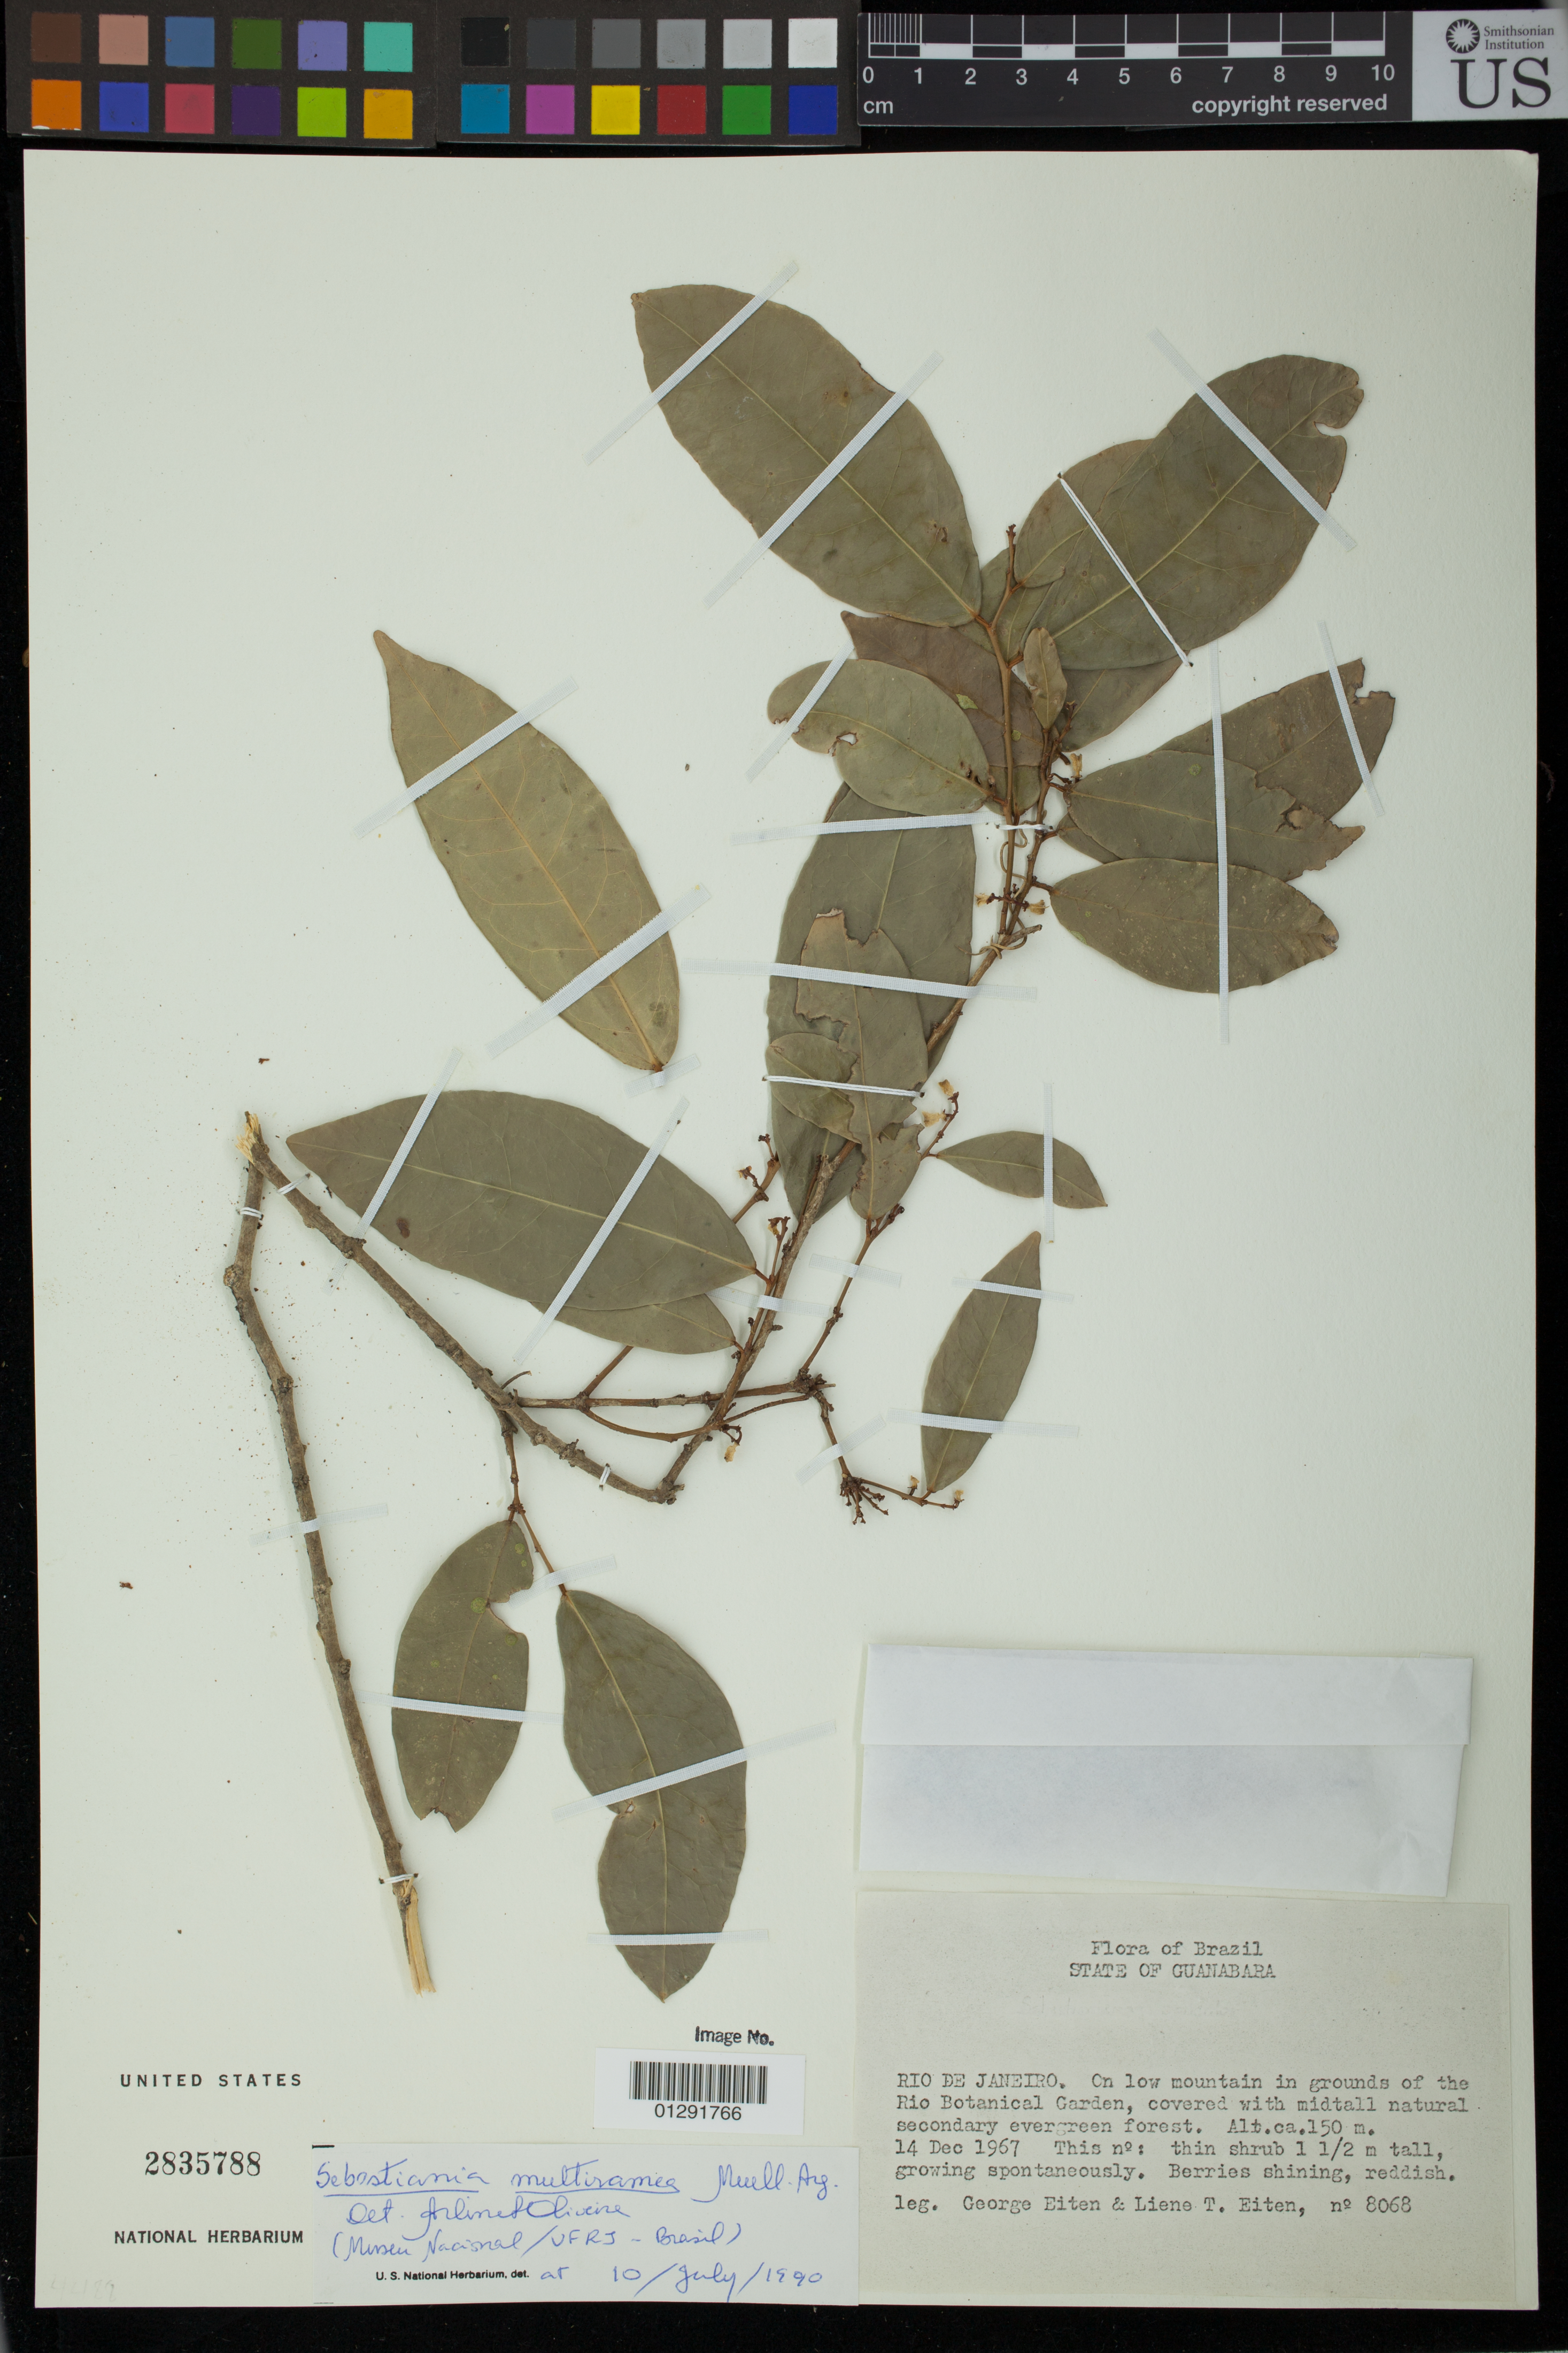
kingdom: Plantae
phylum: Tracheophyta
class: Magnoliopsida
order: Malpighiales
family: Euphorbiaceae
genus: Sebastiania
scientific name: Sebastiania multiramea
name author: (Klotzsch) Mart.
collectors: G. Eiten & L. T. Eiten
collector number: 8068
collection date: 1967-12-14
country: Brazil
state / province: Rio de Janeiro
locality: Guanabara. Grounds of the Rio Botanical Garden.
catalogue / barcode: US 2835788